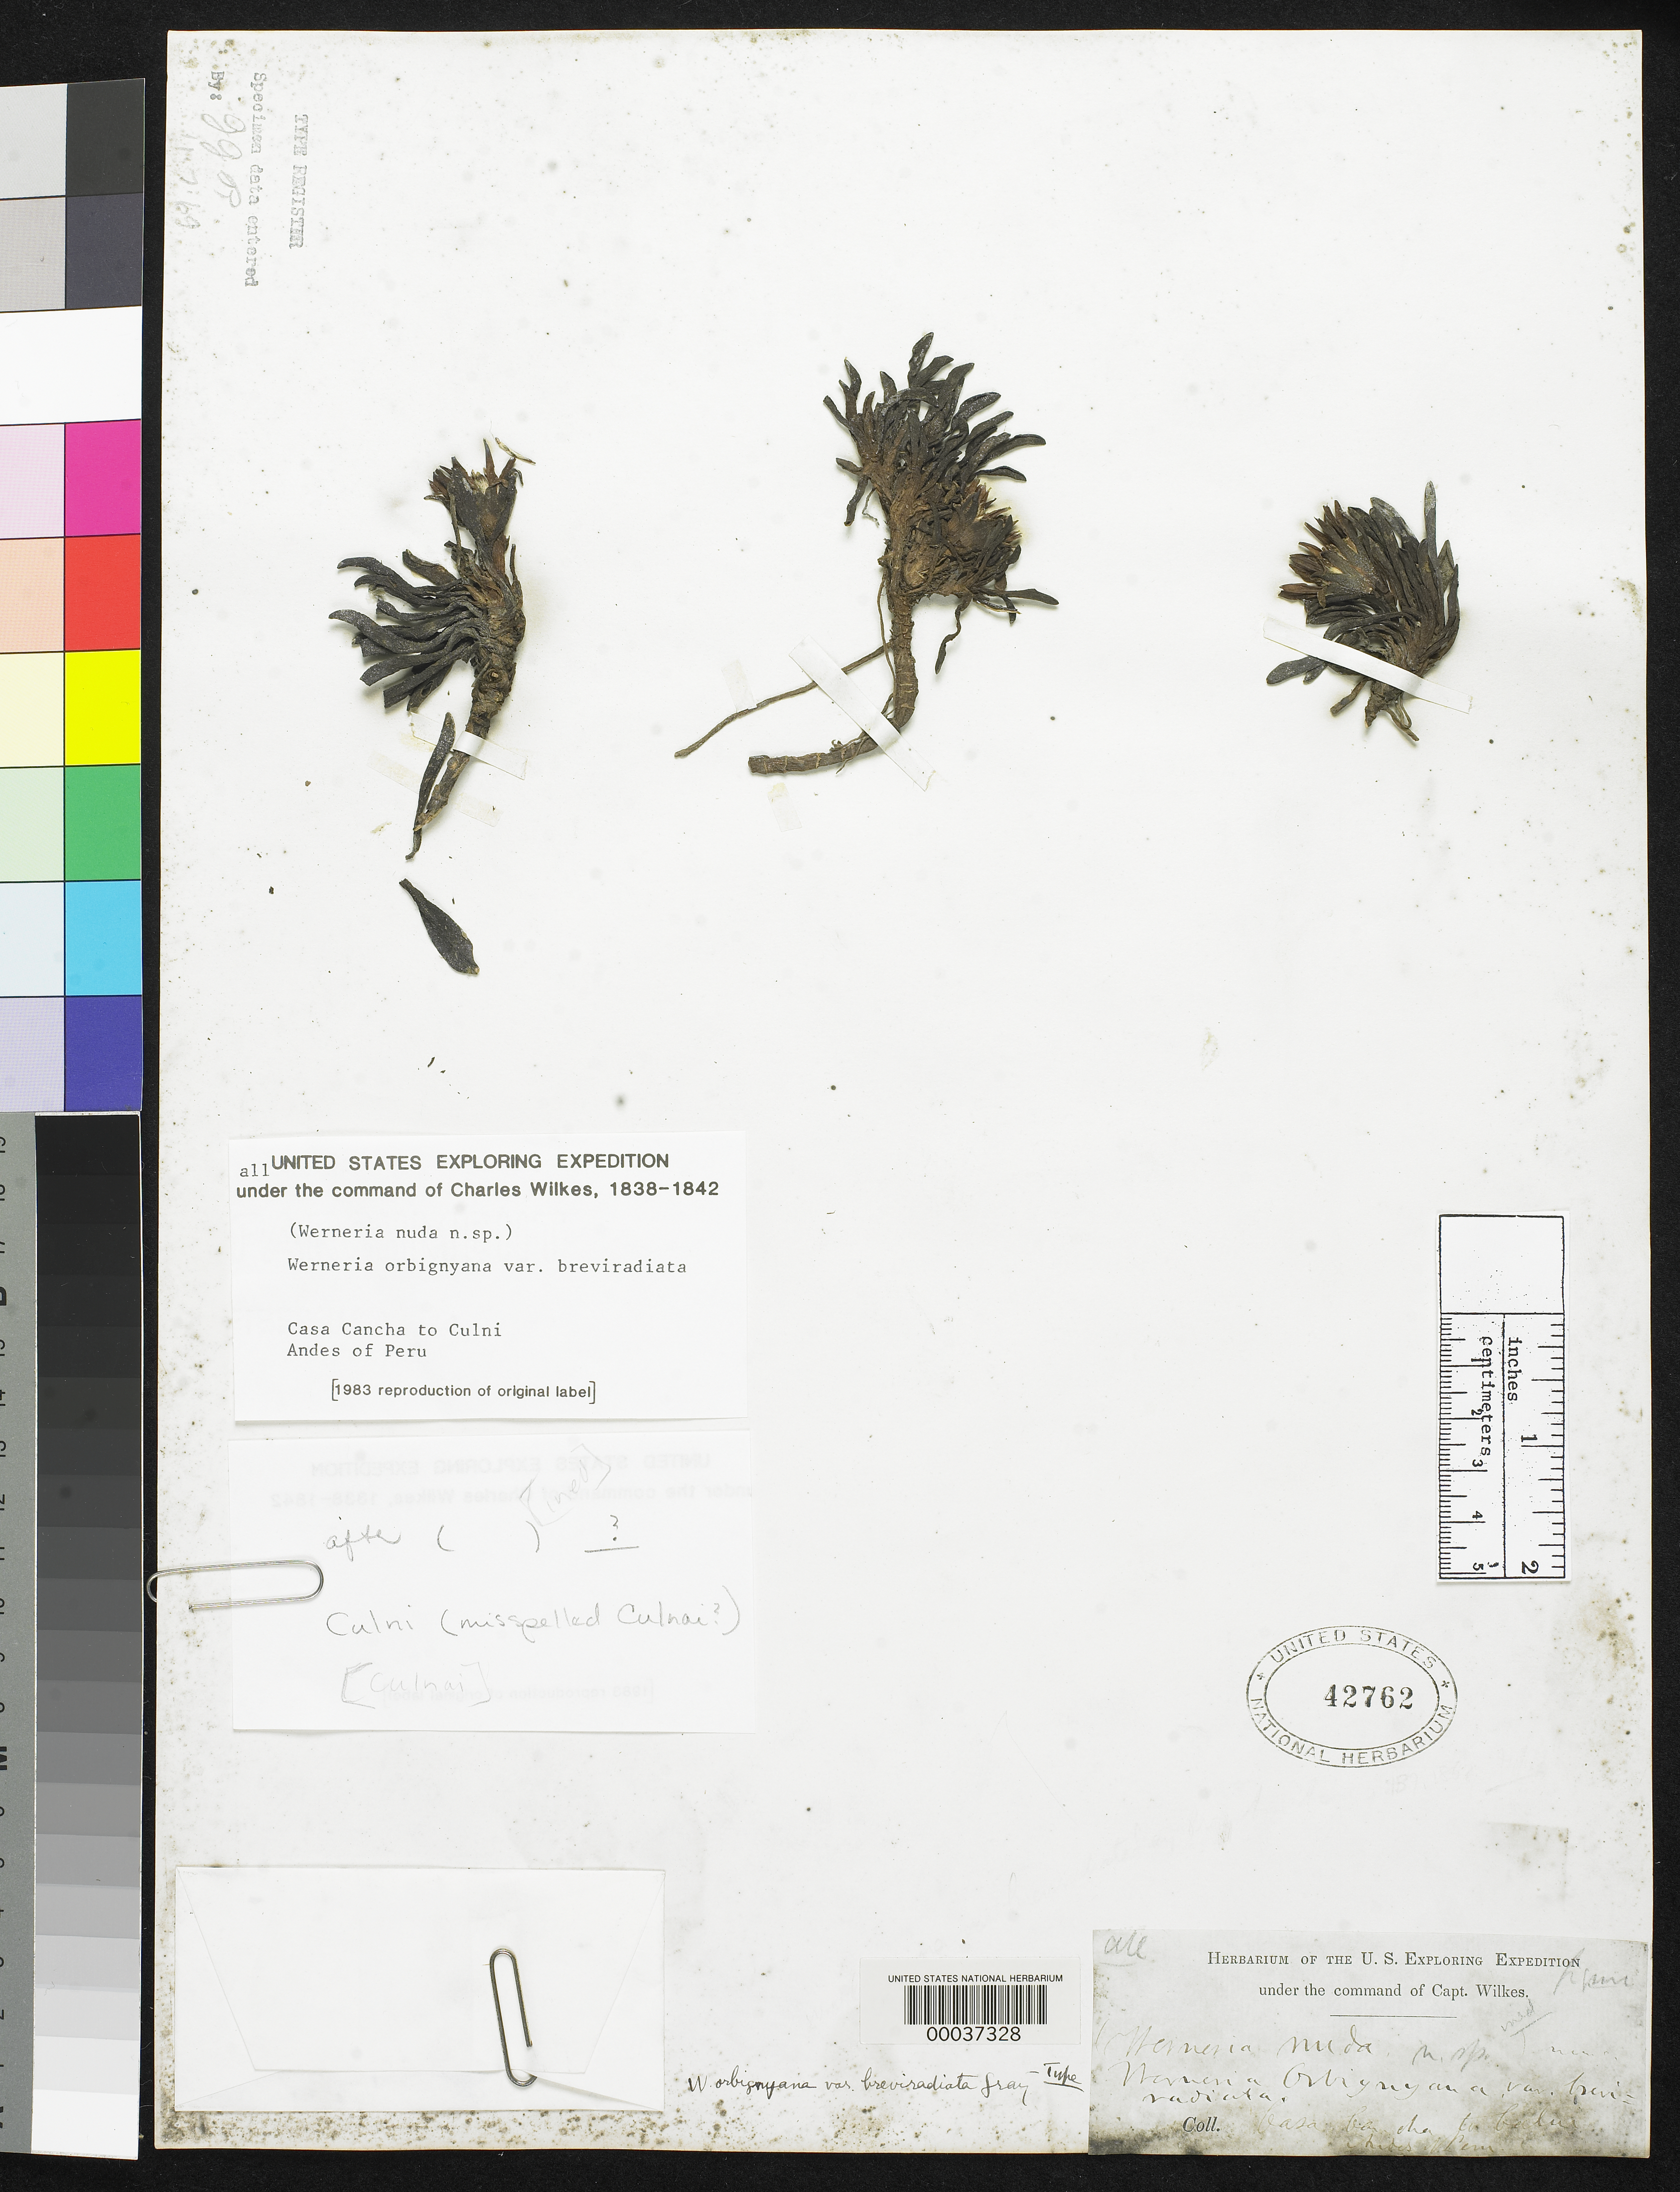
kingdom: Plantae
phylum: Tracheophyta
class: Magnoliopsida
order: Asterales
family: Asteraceae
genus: Werneria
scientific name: Werneria orbignyana var. breviradiata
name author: A. Gray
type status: Type Collection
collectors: Wilkes Explor. Exped.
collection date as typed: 1838 to -- --- 1842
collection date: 1838/1842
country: Peru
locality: Casa Cancha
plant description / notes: Originally annotated as "Werneria nuda n. sp.", apparently an ined. name never published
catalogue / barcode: US 42762